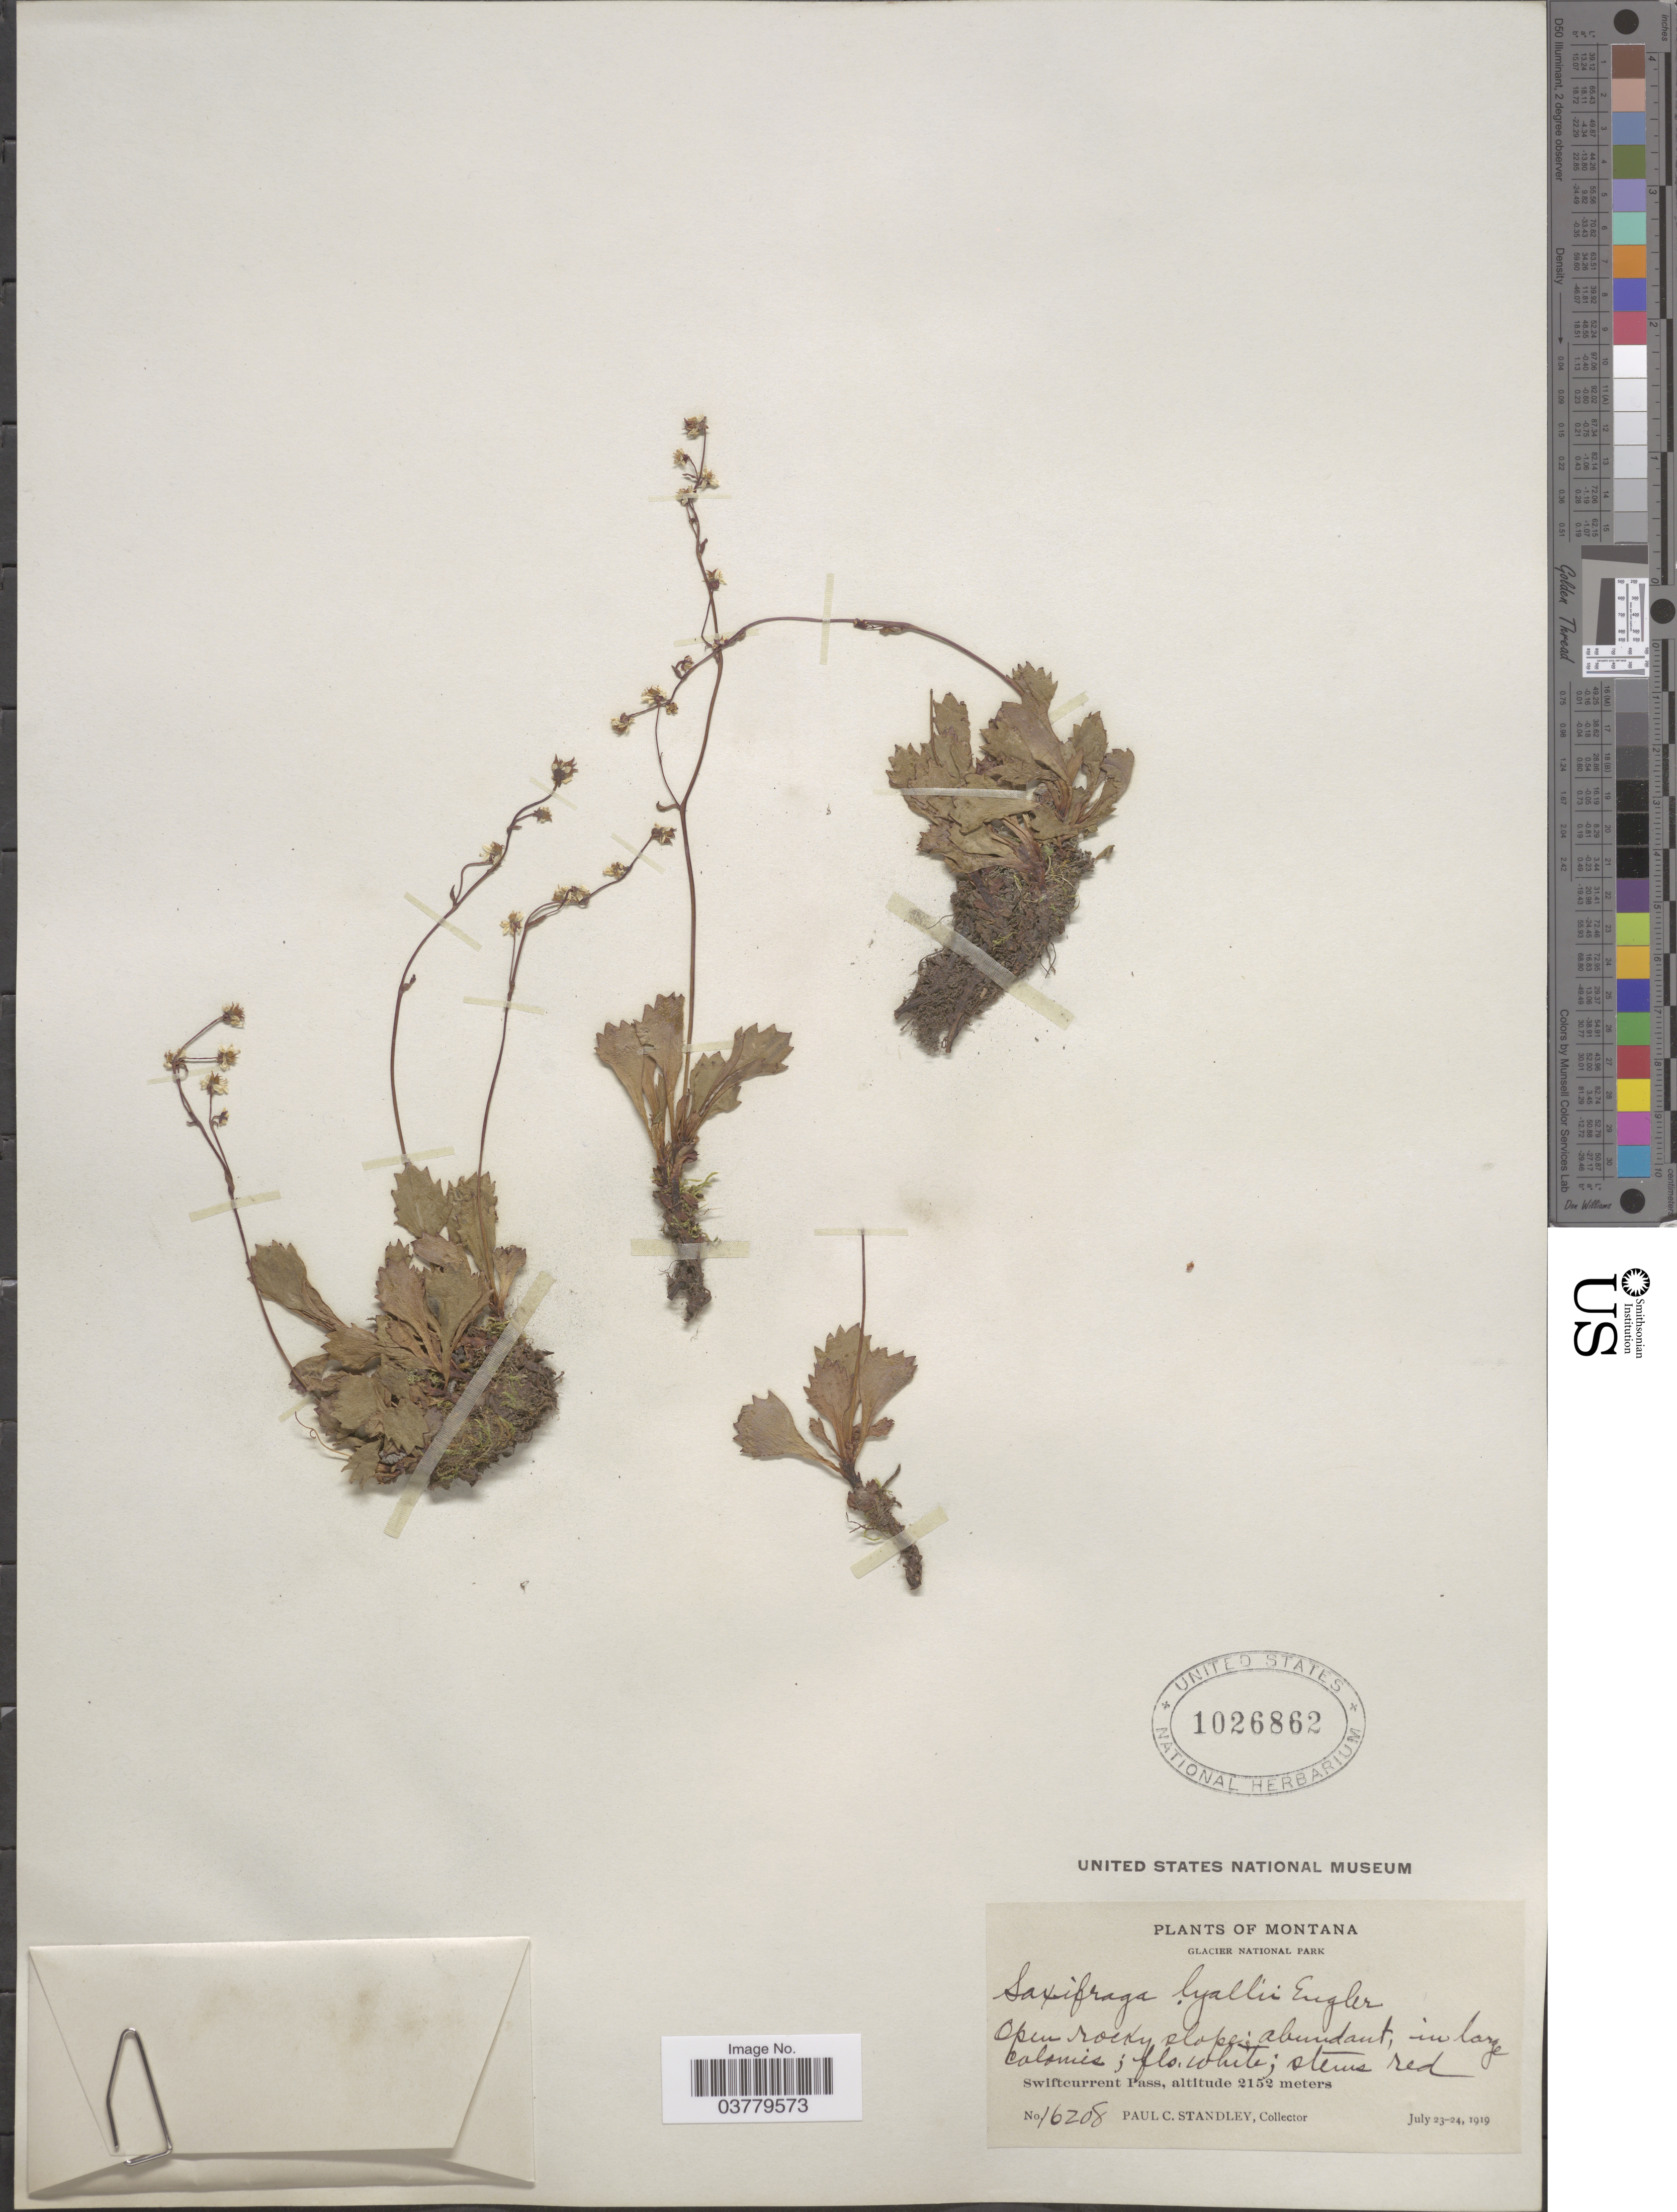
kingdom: Plantae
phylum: Tracheophyta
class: Magnoliopsida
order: Saxifragales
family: Saxifragaceae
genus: Micranthes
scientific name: Micranthes lyalii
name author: (Engl.) Small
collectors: P. C. Standley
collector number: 16208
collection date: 1919-07-23/1919-07-24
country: United States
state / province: Montana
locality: Glacier National Park. Swiftcurrent Pass.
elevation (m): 2152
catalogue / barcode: US 1026862